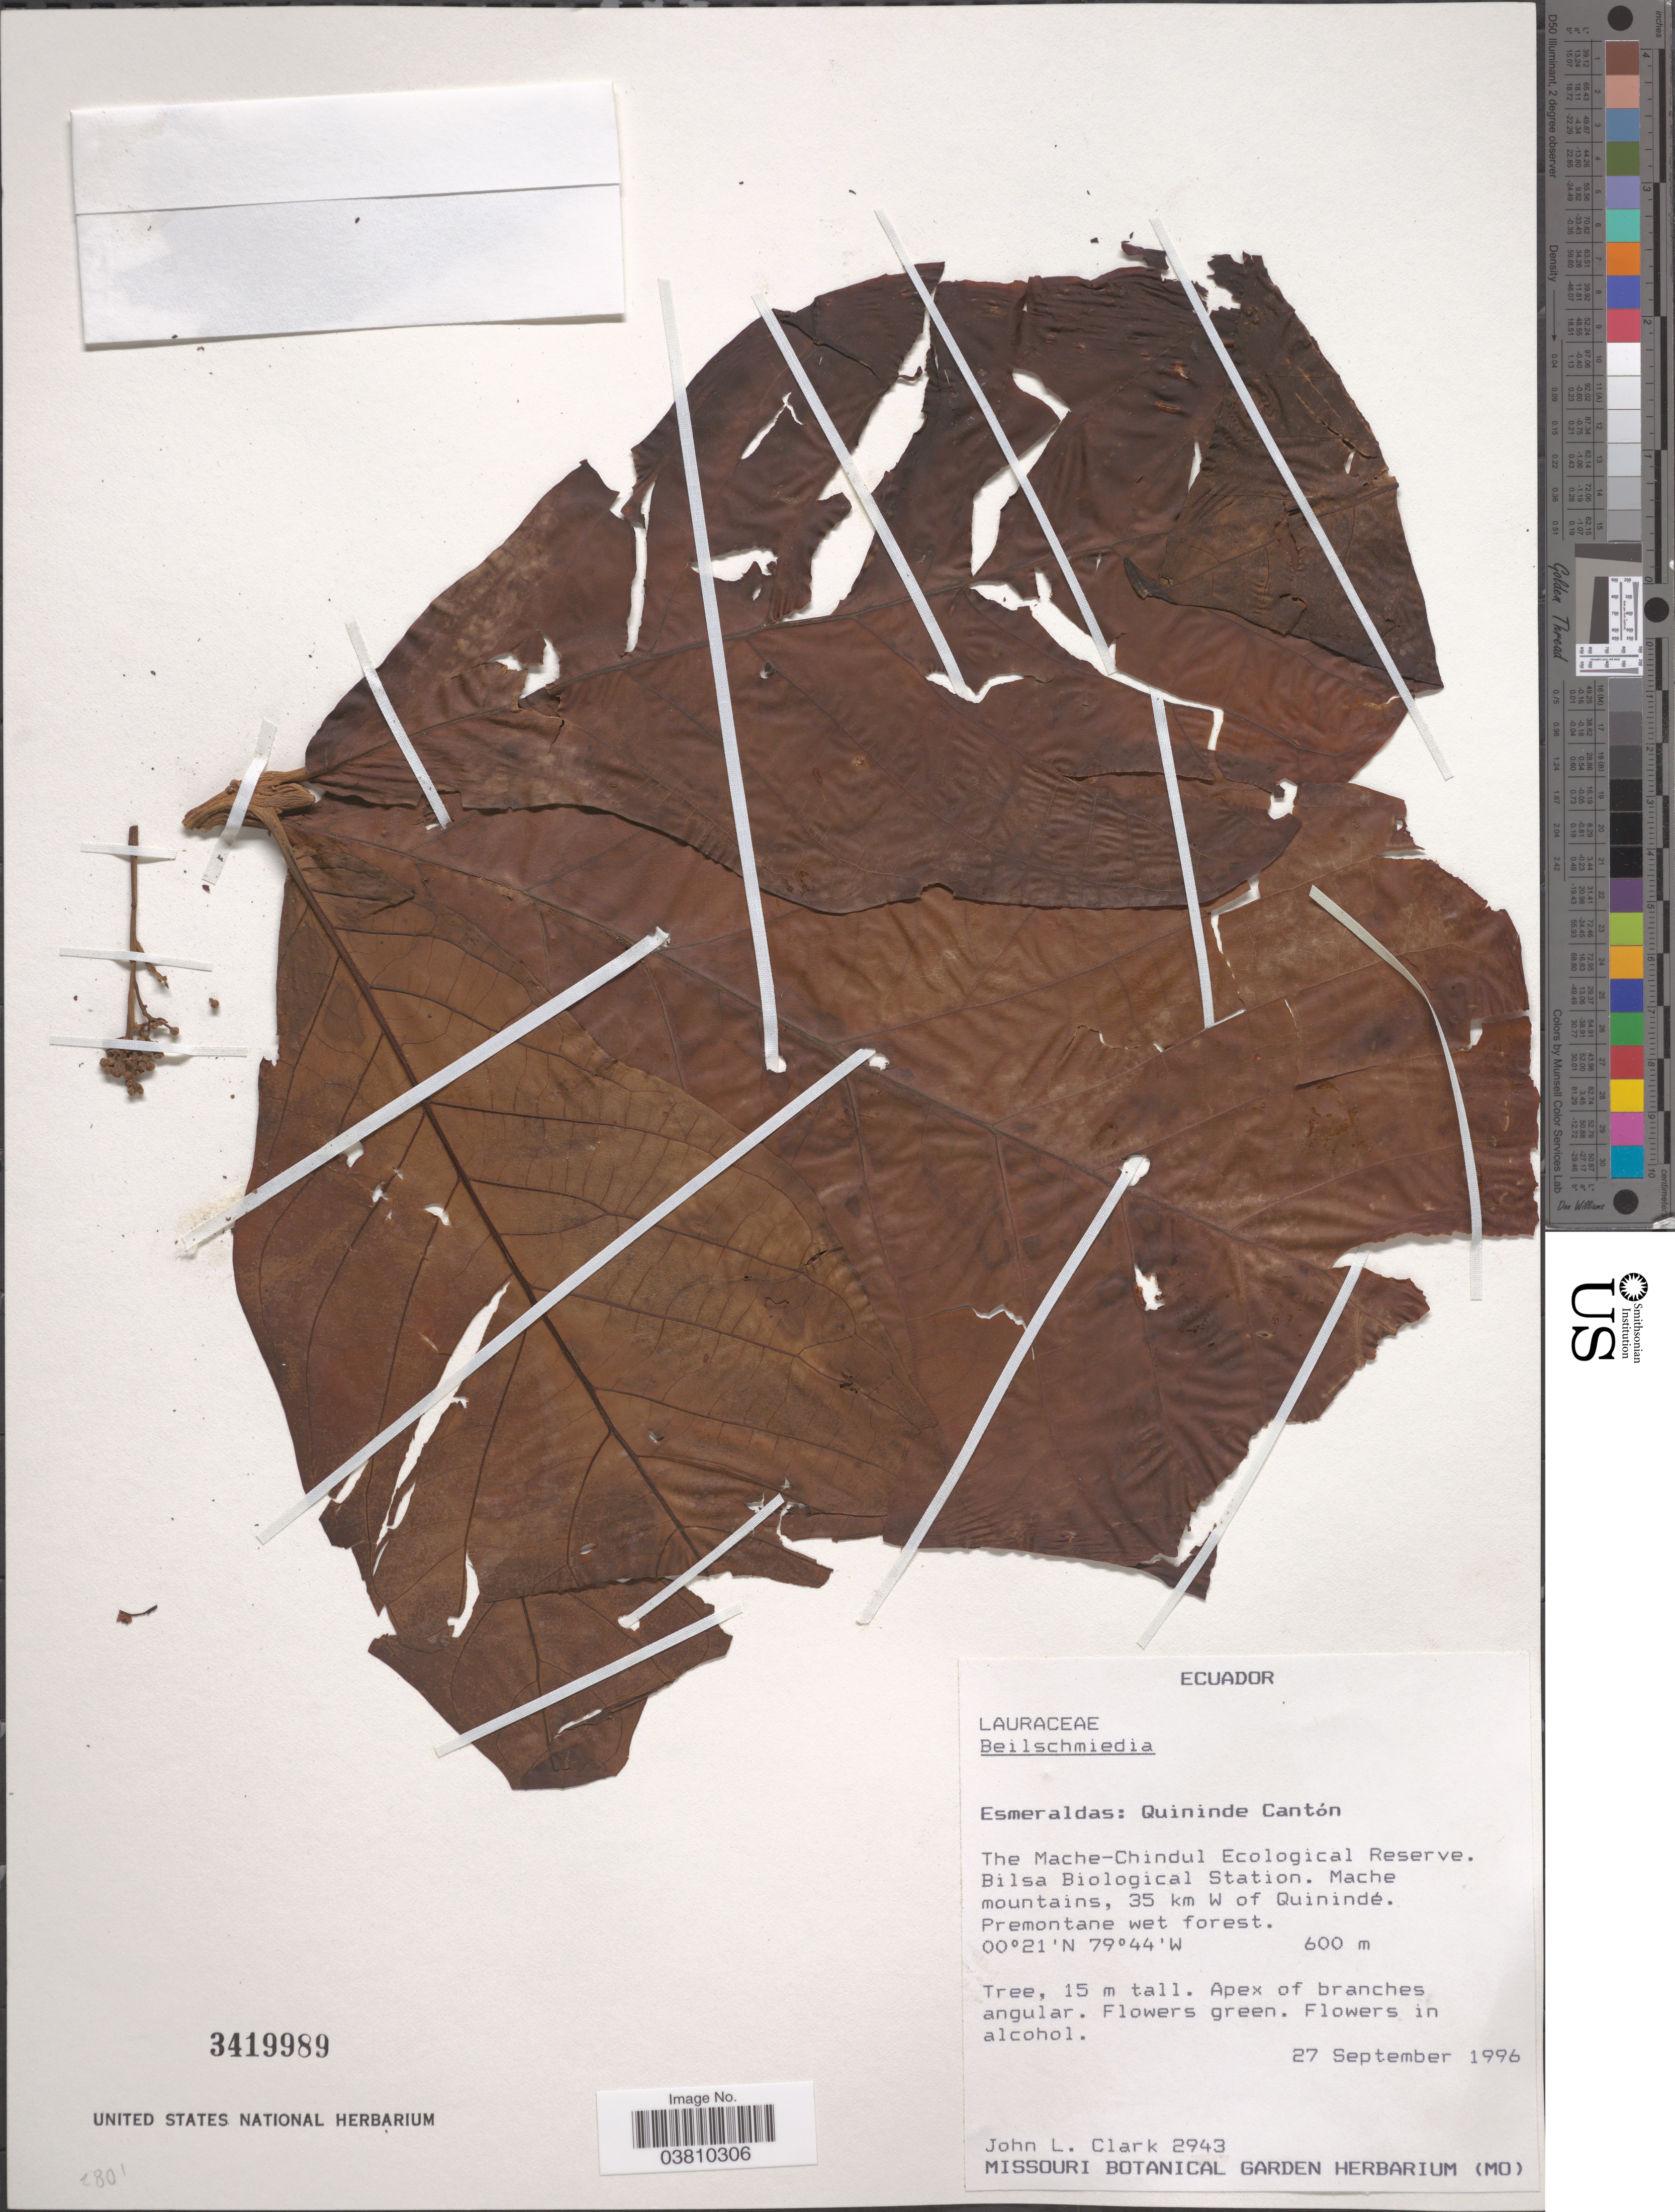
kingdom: Plantae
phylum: Tracheophyta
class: Magnoliopsida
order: Laurales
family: Lauraceae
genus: Beilschmiedia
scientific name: Beilschmiedia sp.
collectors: J. L. Clark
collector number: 2943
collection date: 1996-09-27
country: Ecuador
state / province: Esmeraldas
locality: Quininde Cantón. The Mache-Chindul Ecological Reserve. Bilsa Biological Station. Mache mountains, 35 km W of Quinindé.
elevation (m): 600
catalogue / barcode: US 3419989